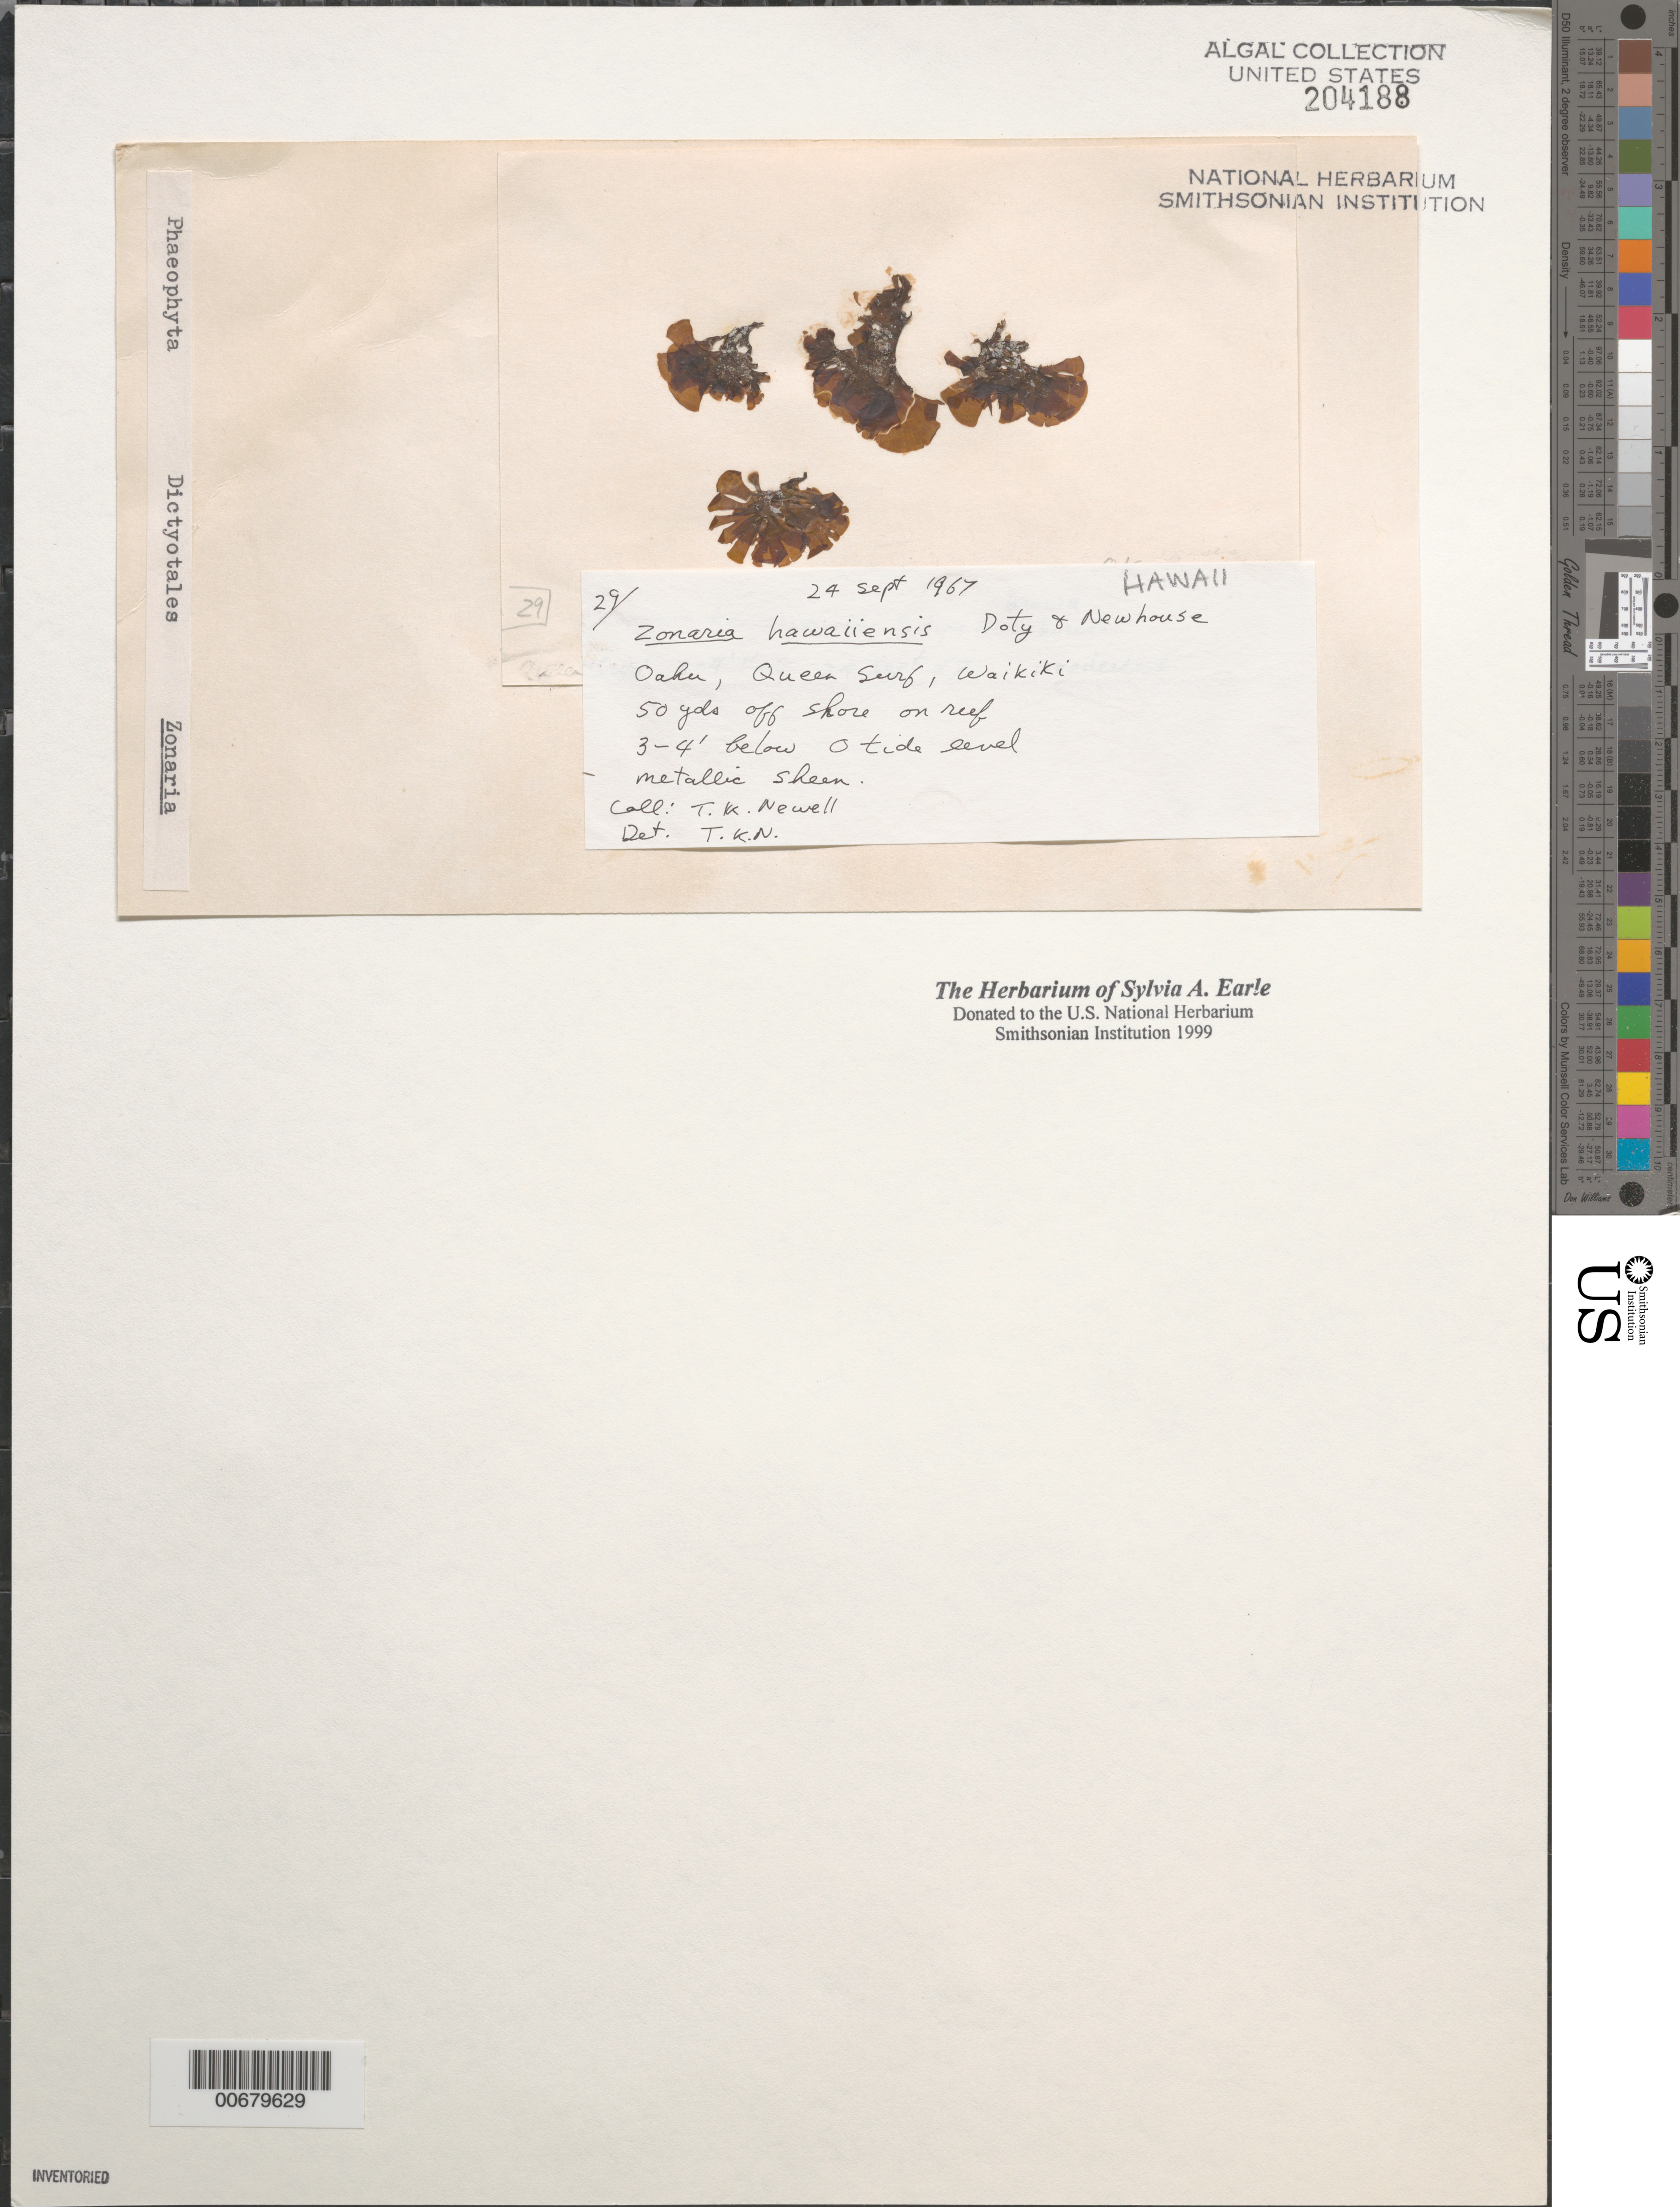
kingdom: Chromista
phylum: Ochrophyta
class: Phaeophyceae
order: Dictyotales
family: Dictyotaceae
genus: Stypopodium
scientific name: Stypopodium flabelliforme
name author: Weber Bosse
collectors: T. K. Newell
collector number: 29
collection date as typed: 24 Sep 1967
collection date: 1967-09-24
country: United States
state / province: Hawaii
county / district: Honolulu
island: Oahu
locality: Waikiki, Queen's Ssurf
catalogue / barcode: US 204188